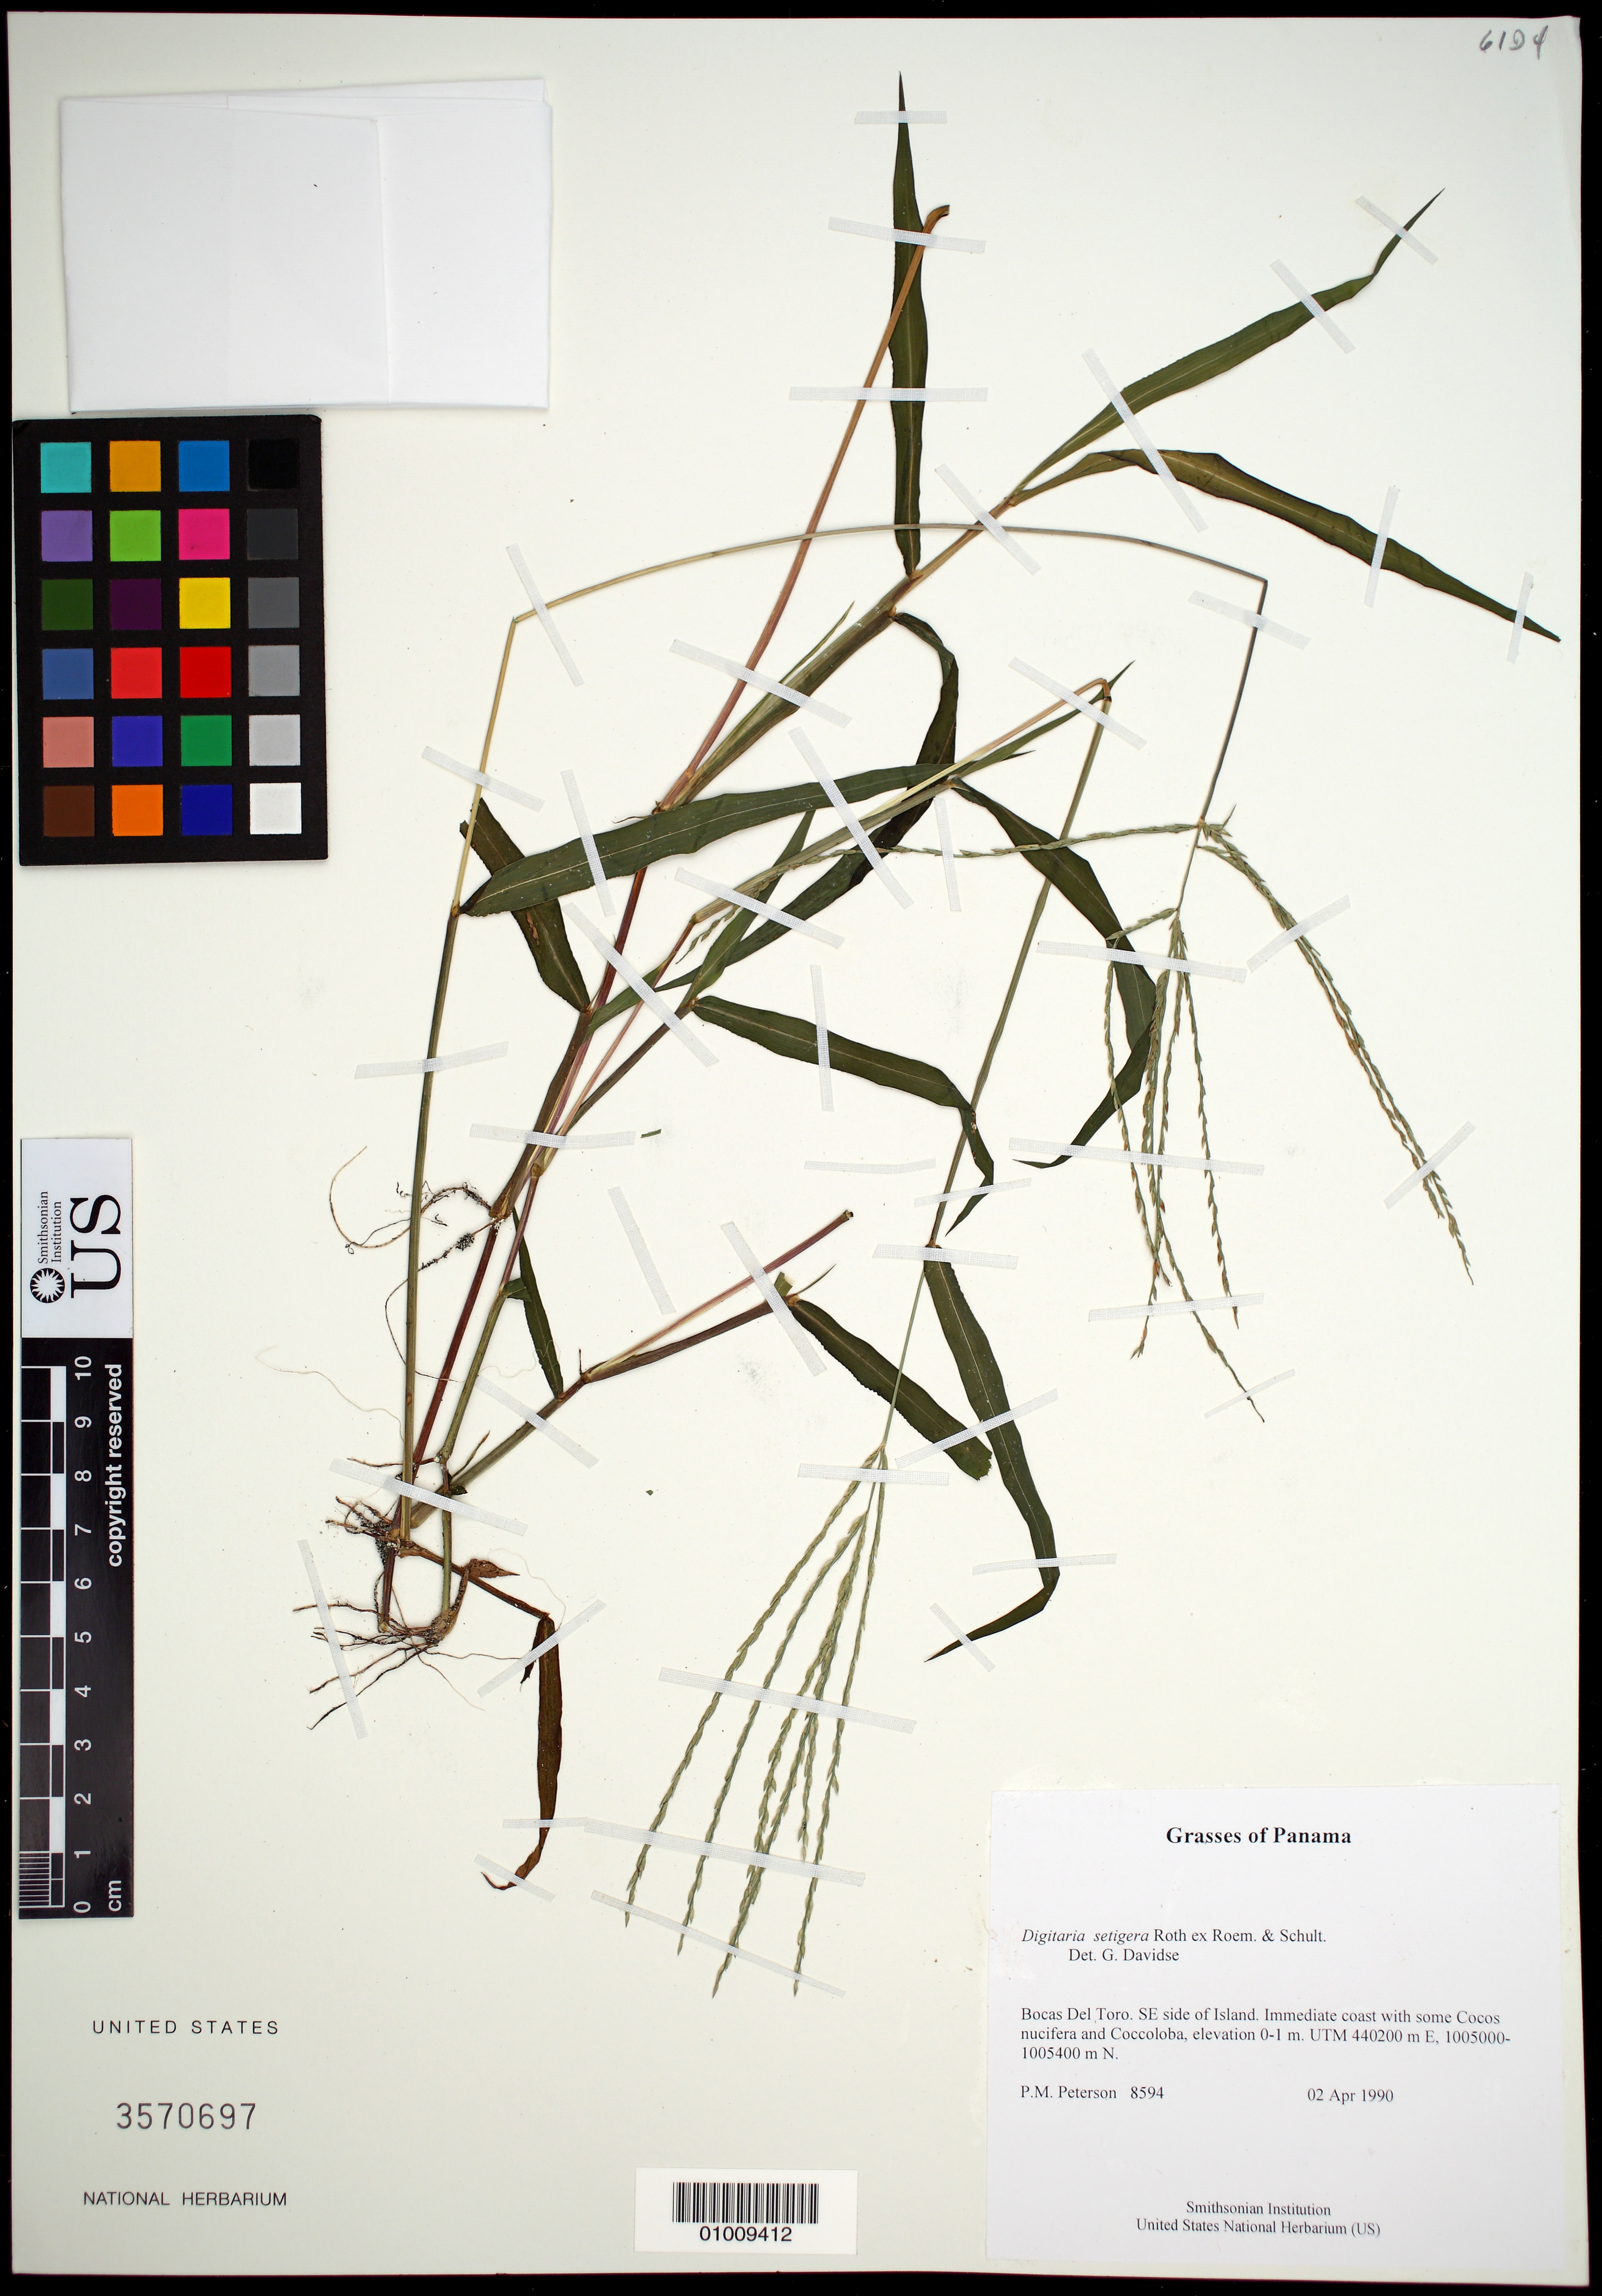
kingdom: Plantae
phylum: Tracheophyta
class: Liliopsida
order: Poales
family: Poaceae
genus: Digitaria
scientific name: Digitaria setigera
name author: Roth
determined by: Davidse, Gerrit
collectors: P. M. Peterson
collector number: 08594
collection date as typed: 02 Apr 1990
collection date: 1990-04-02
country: Panama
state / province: Bocas del Toro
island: Escudo de Veraguas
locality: SE side of Island.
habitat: Immediate coast with some Cocos nucifera and Coccoloba, elevation 0-1 m. UTM 440200 m E, 1005000-1005400 m N.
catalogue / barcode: US 3570697